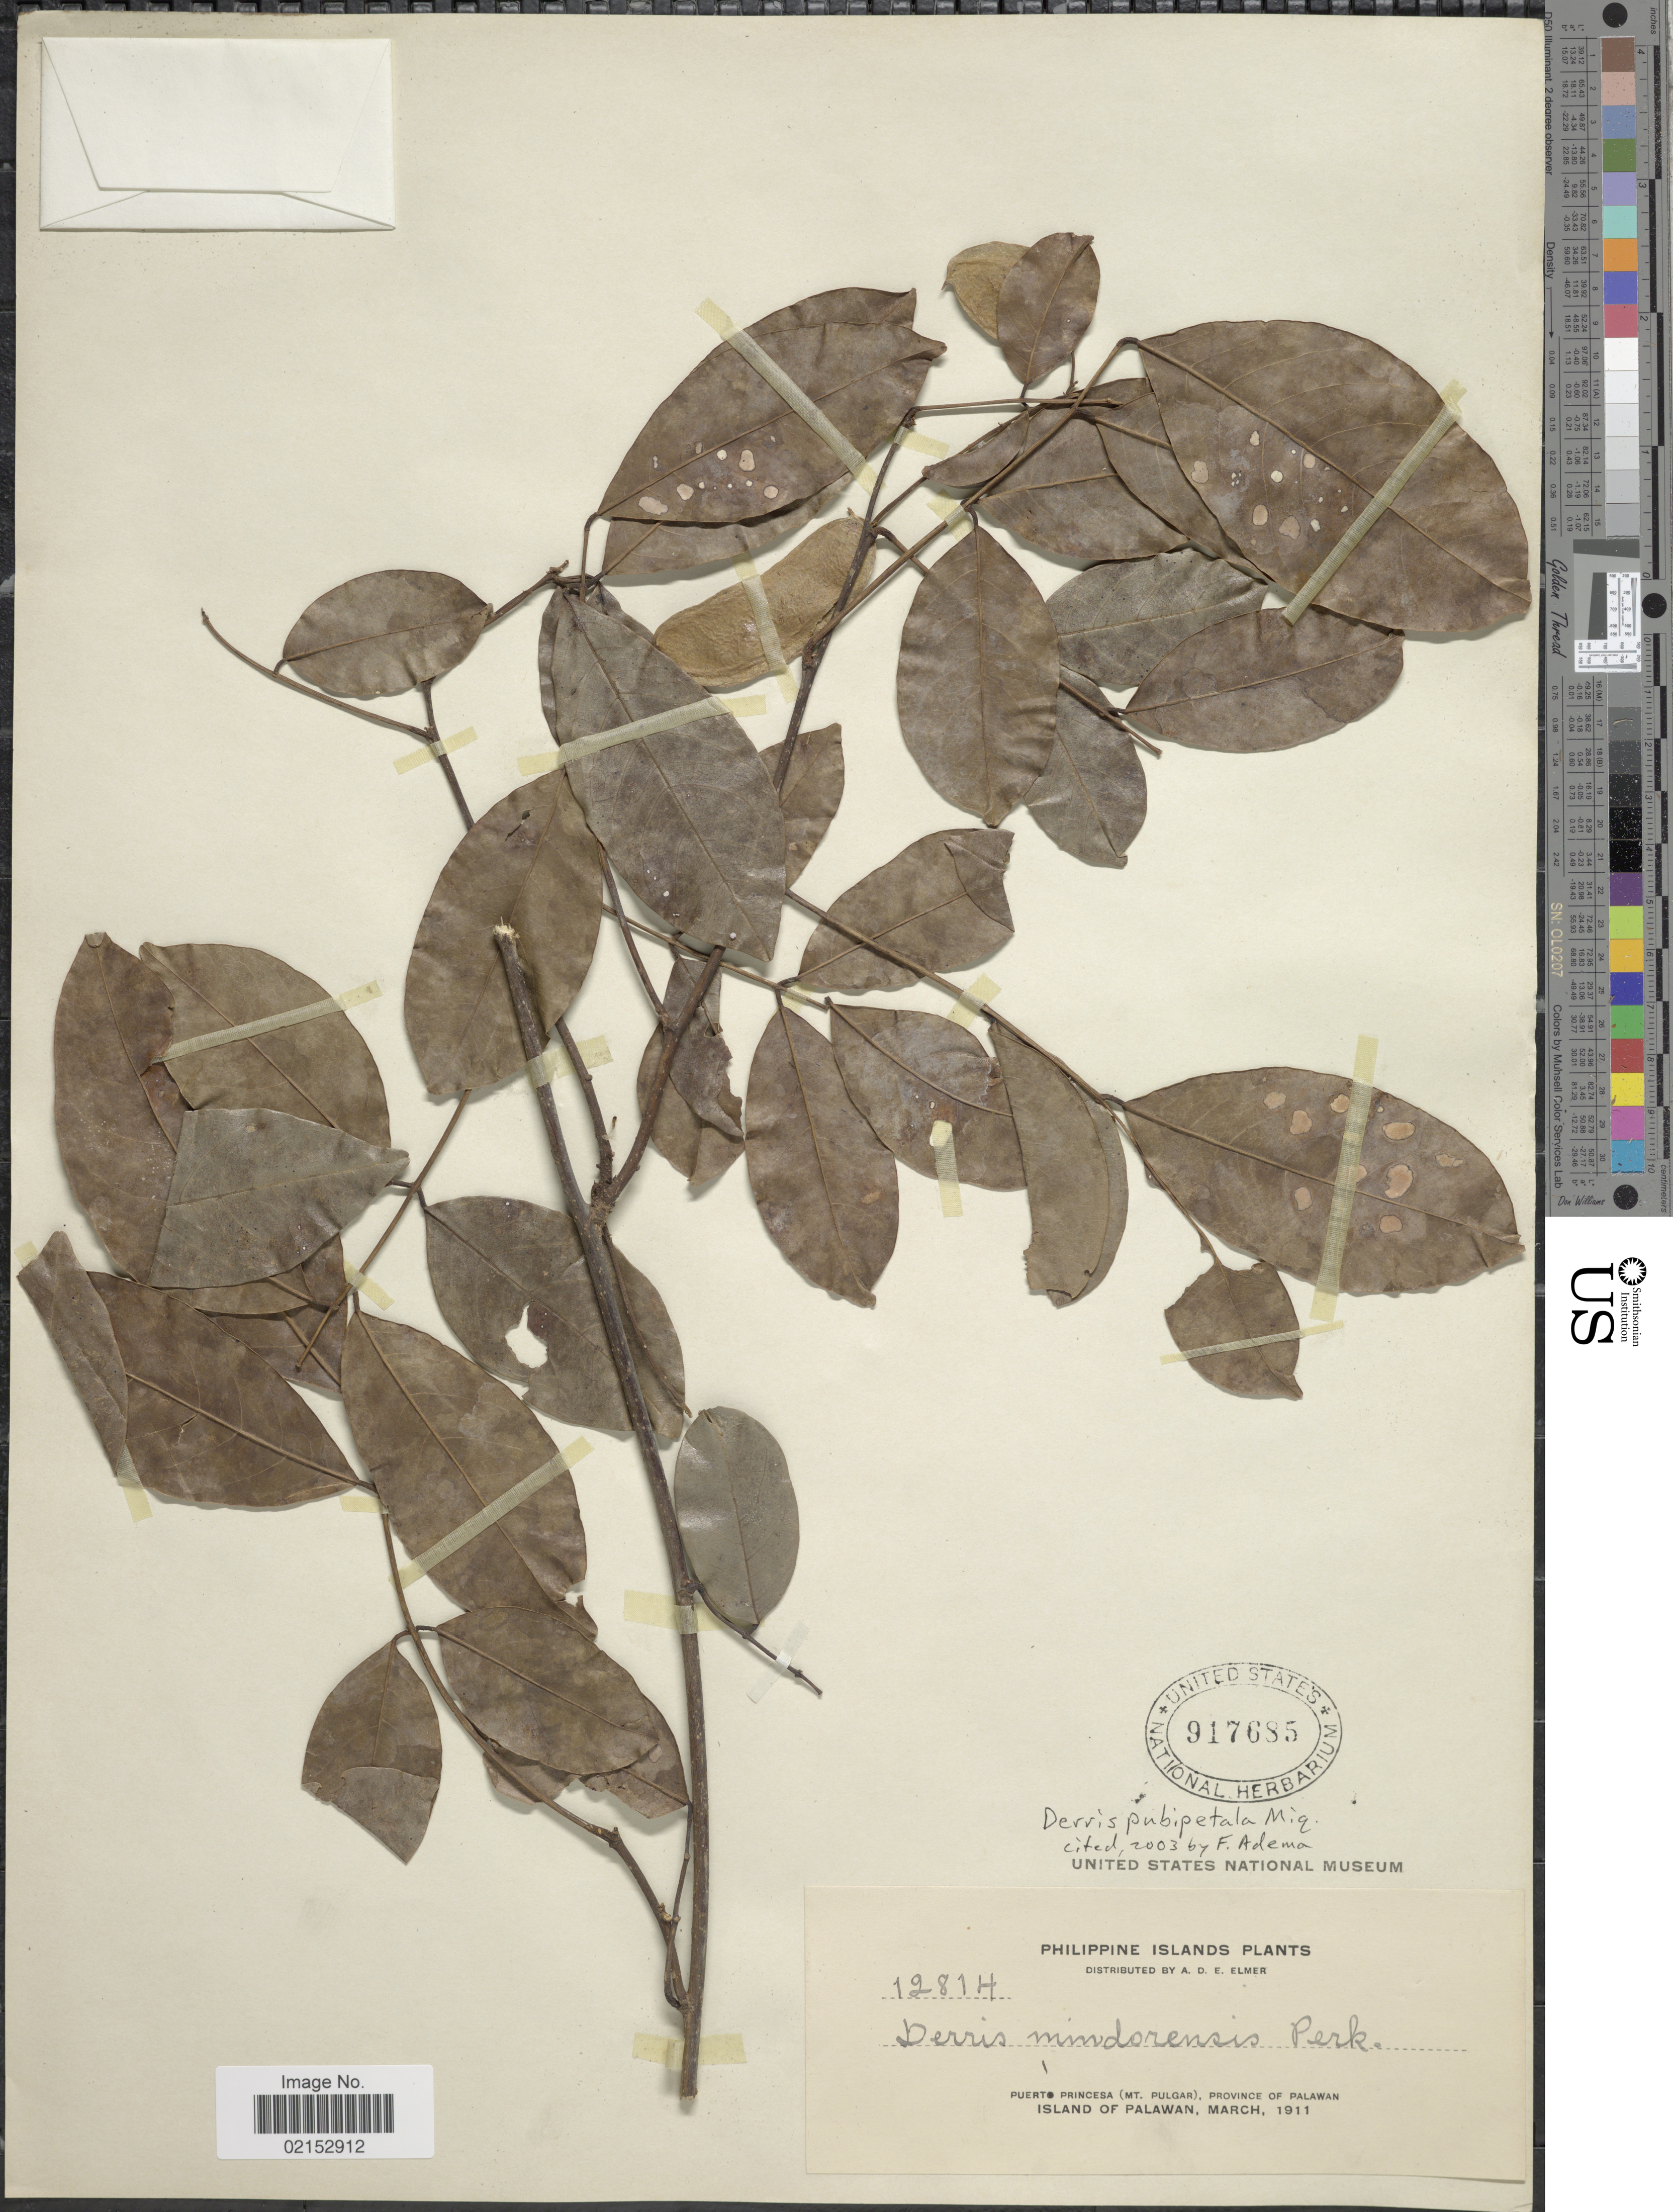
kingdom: Plantae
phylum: Tracheophyta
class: Magnoliopsida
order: Fabales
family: Fabaceae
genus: Derris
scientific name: Derris pubipetala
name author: Miq.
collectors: A. D. E. Elmer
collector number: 12814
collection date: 1911-03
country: Philippines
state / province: Mimaropa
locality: Philippine Islands, Puerto Princesa (Mt Pulgar), Province of Palawan, Island of Palawan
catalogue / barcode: US 917685